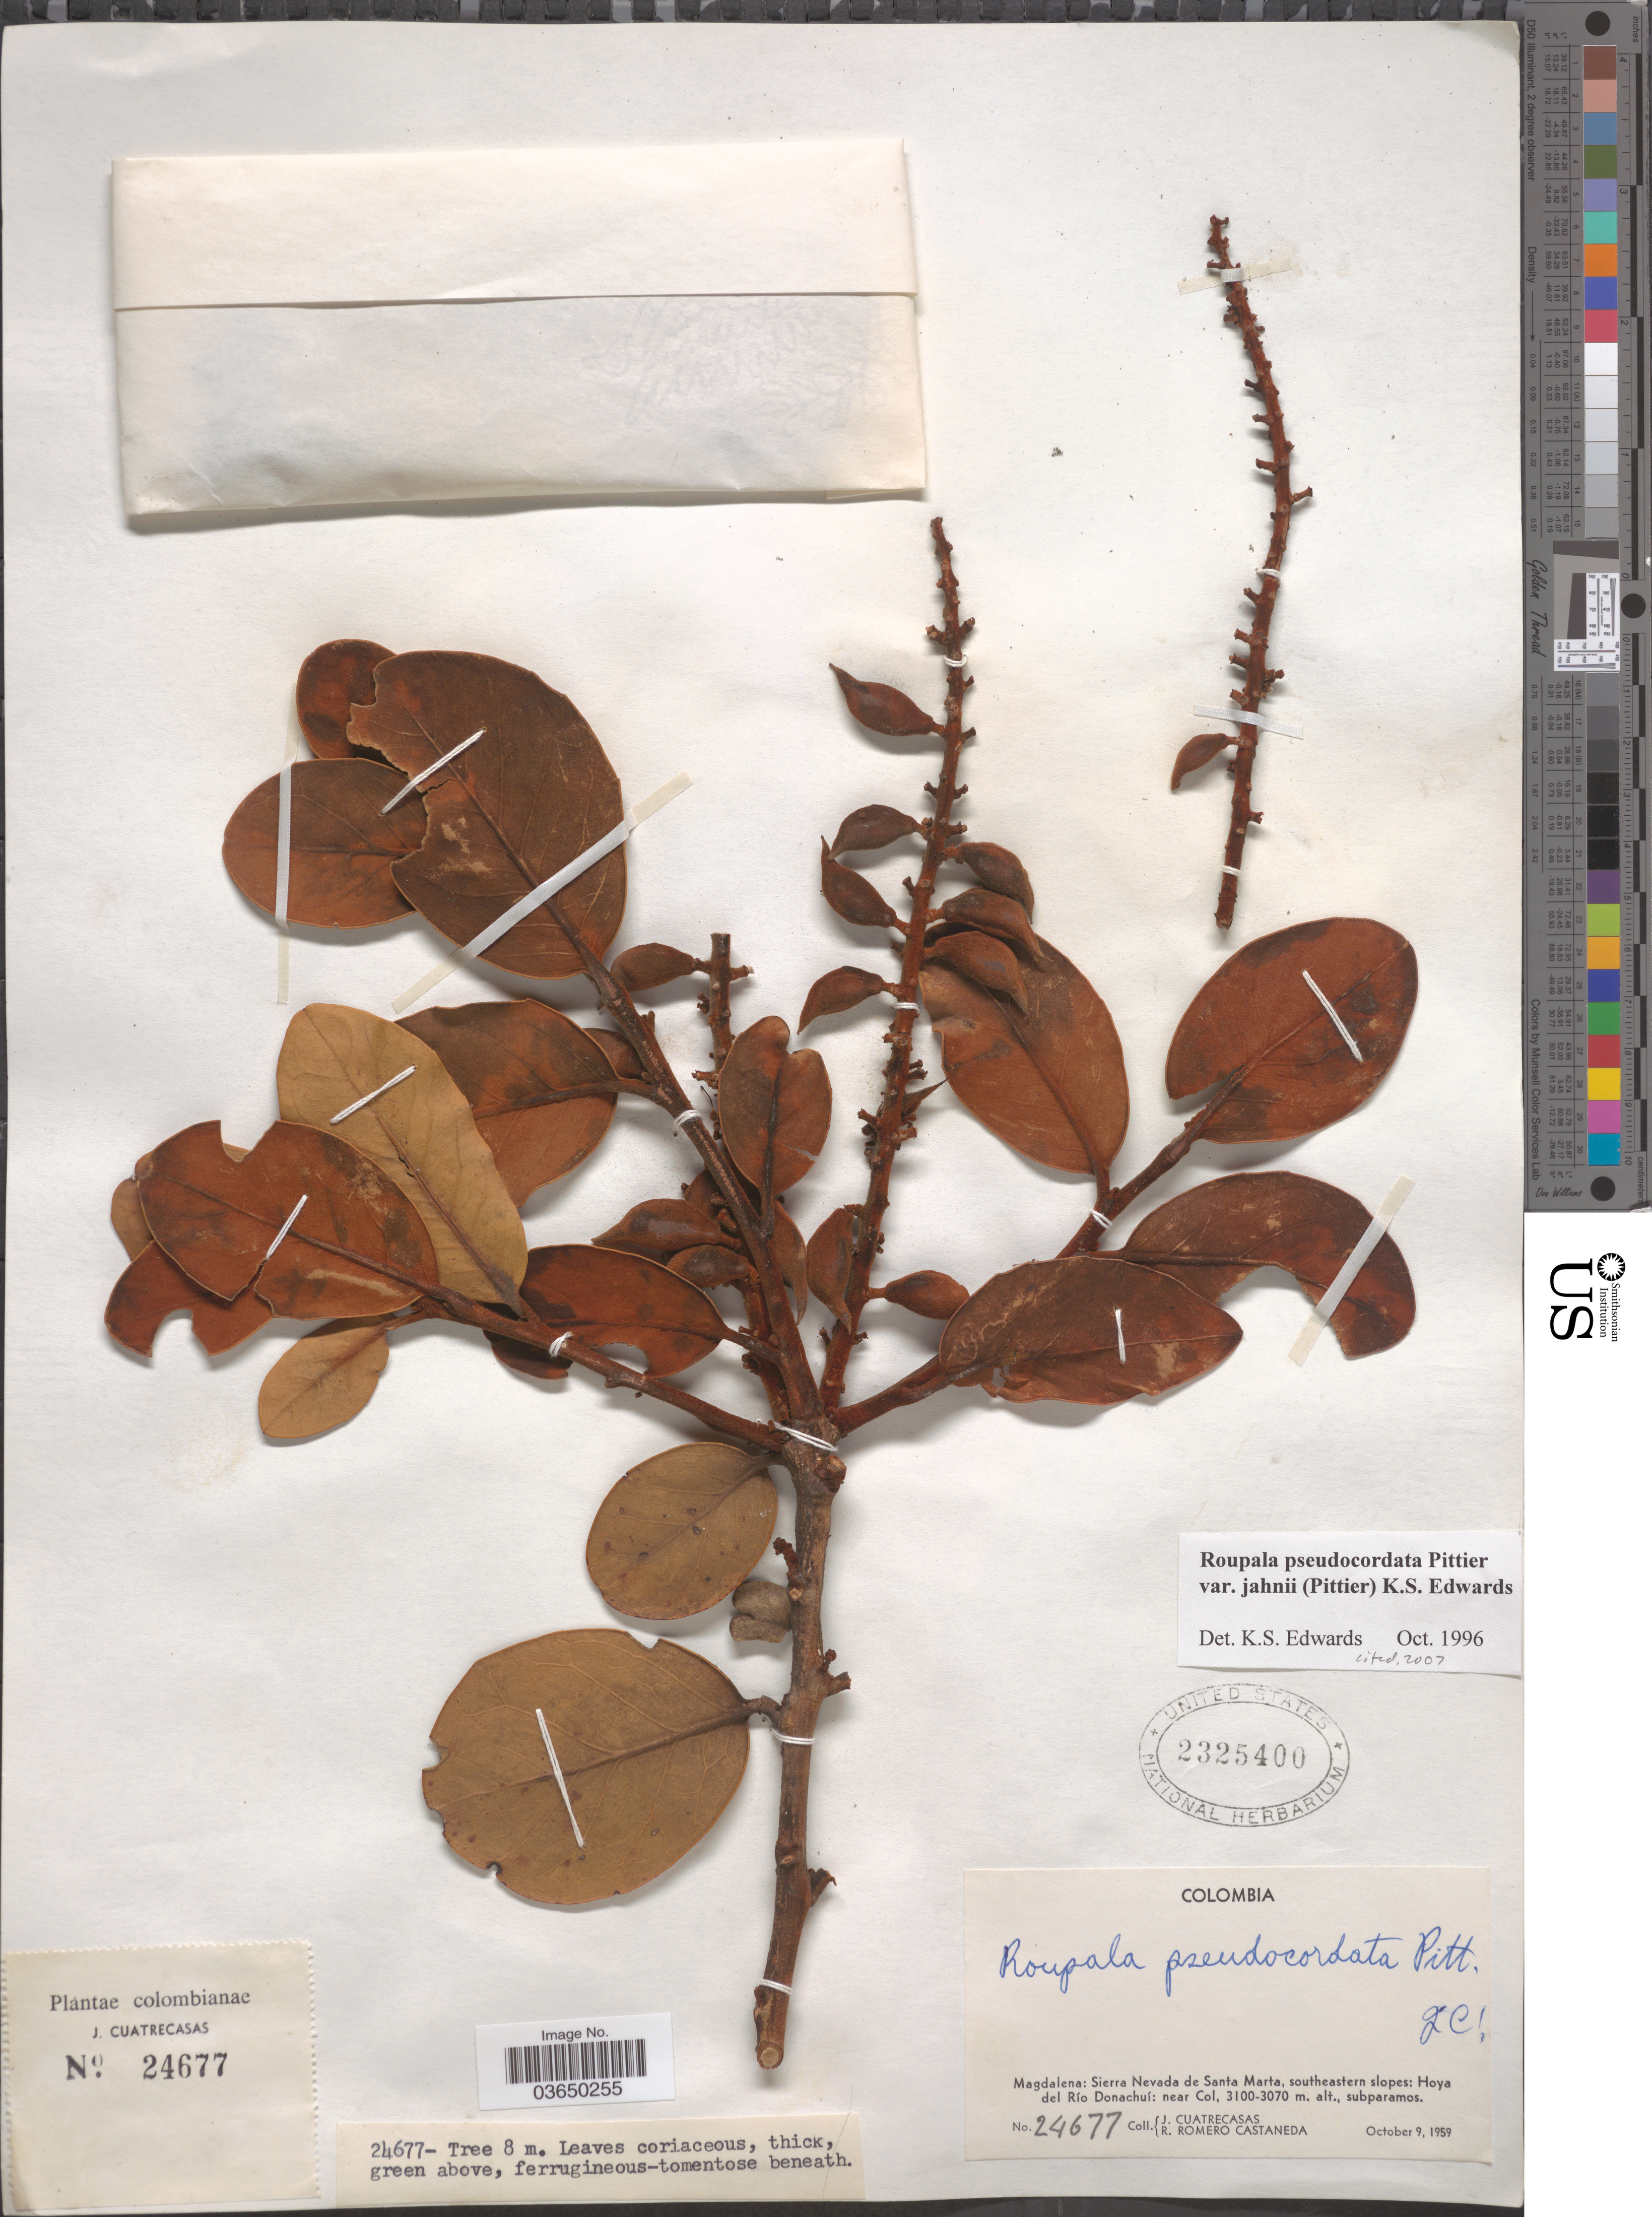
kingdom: Plantae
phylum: Tracheophyta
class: Magnoliopsida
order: Proteales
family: Proteaceae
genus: Roupala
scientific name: Roupala pseudocordata var. jahnii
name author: (Pittier) K.S. Edwards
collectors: J. Cuatrecasas & R. Romero Castañeda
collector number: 24677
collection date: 1959-10-09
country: Colombia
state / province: Magdalena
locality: Sierra Nevada de Santa Marta, southeastern slopes: Hoya del Río Donachuí: near Col.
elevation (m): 3070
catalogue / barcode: US 2325400